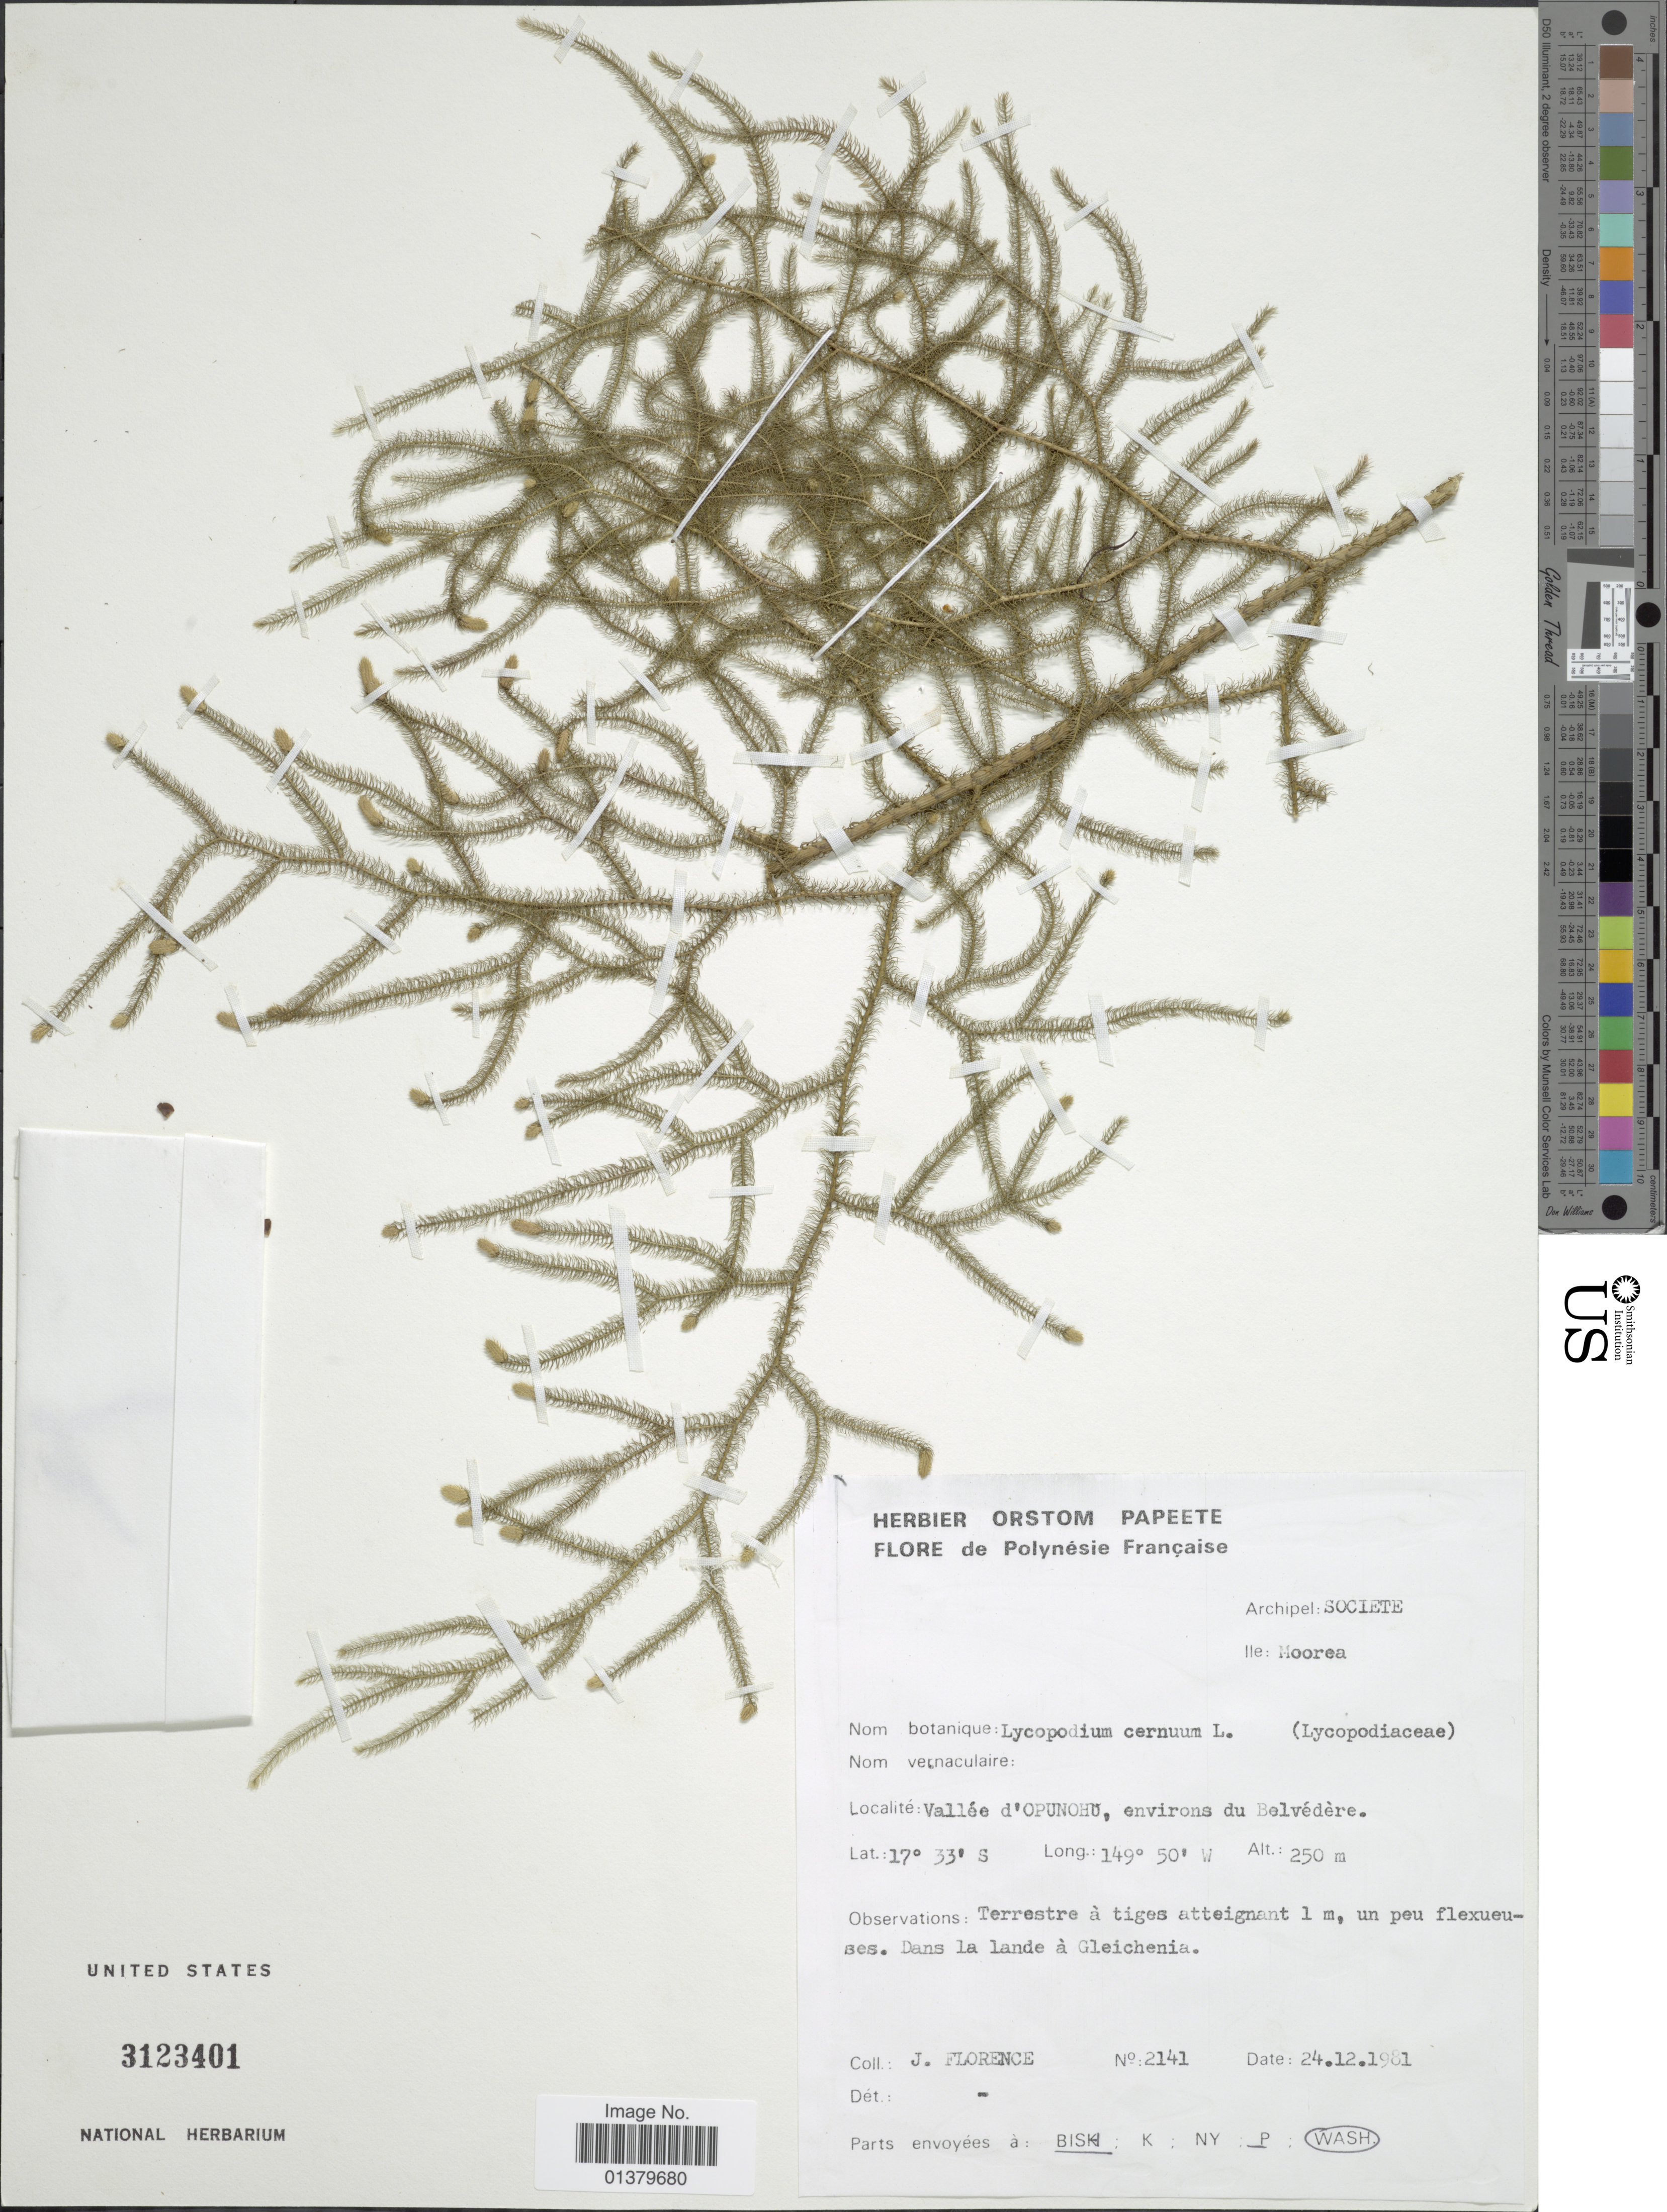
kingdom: Plantae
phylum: Tracheophyta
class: Lycopodiopsida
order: Lycopodiales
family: Lycopodiaceae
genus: Palhinhaea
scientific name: Palhinhaea cernua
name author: (L.) Vasc. & Franco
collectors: J. Florence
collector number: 2141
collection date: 1981-12-24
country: French Polynesia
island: Moorea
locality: Archipel: Societe, Ile: Moorea, Vallée d'Opunoho, environs de Belvédère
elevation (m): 250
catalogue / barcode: US 3123401